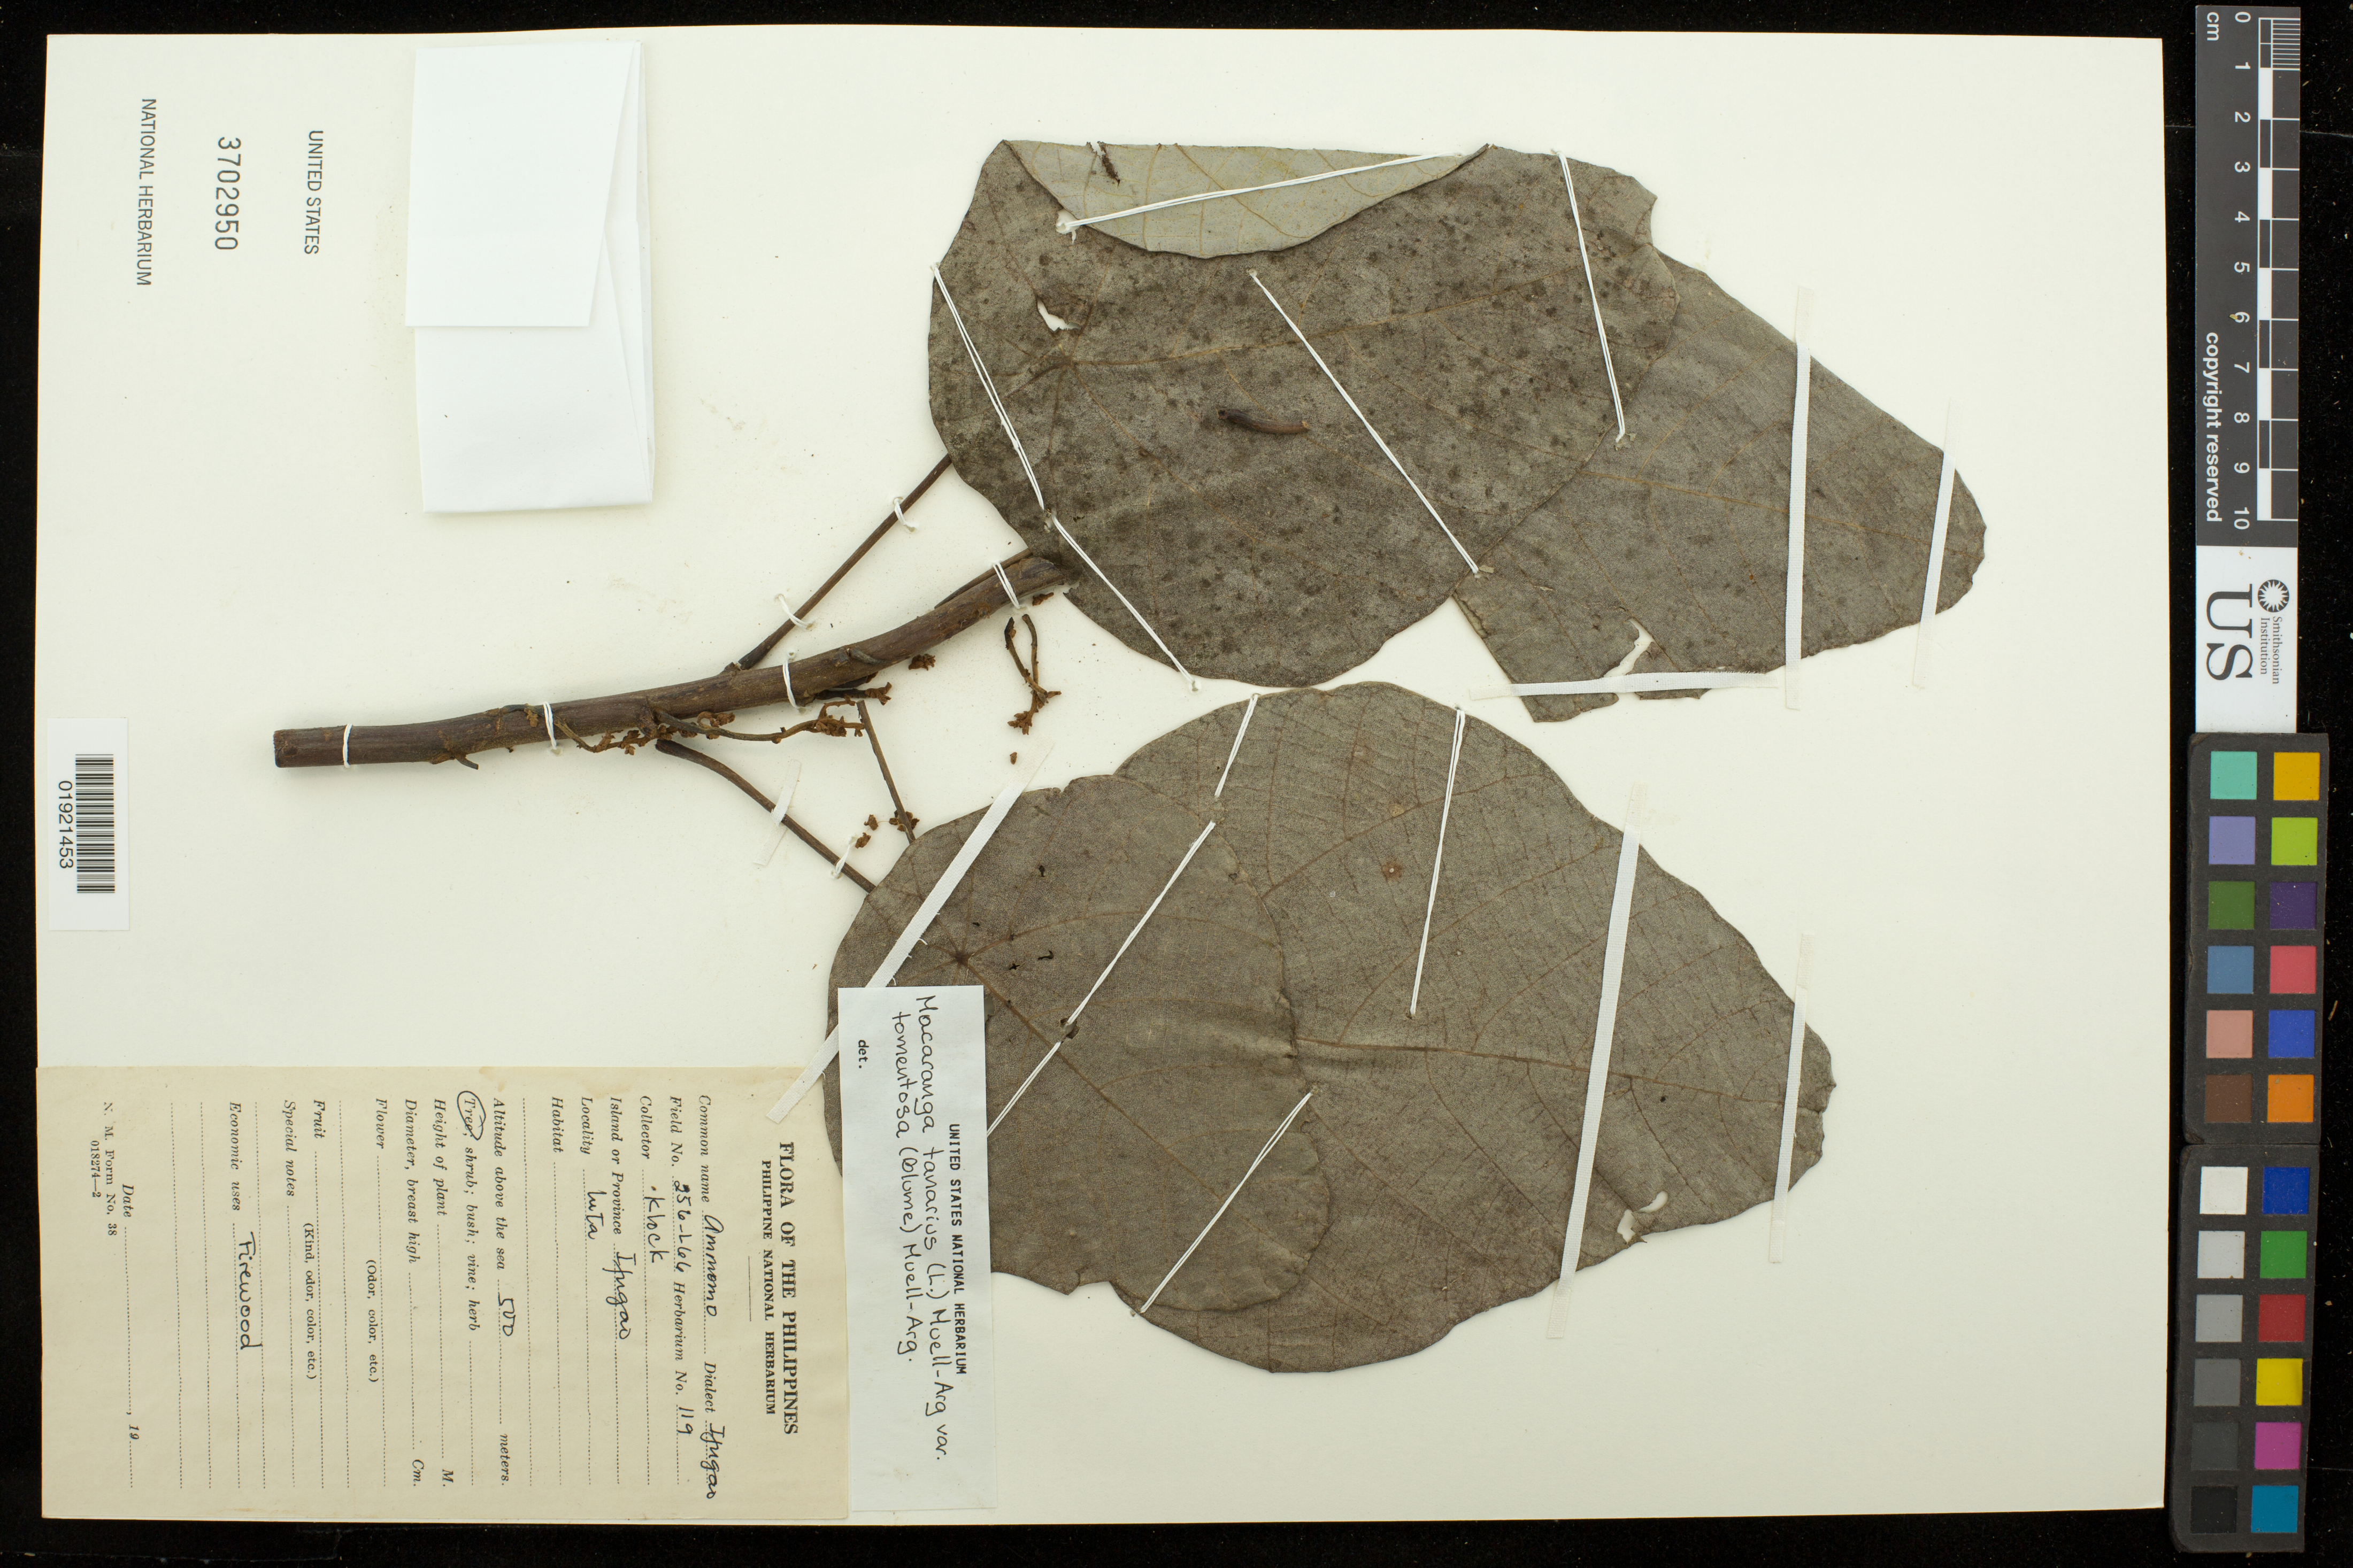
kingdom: Plantae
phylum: Tracheophyta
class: Magnoliopsida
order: Malpighiales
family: Euphorbiaceae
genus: Macaranga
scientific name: Macaranga tanarius var. tomentosa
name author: (Blume) Müll. Arg.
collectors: Klock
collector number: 256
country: Philippines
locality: Ifugao, Luta.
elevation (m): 500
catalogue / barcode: US 3702950